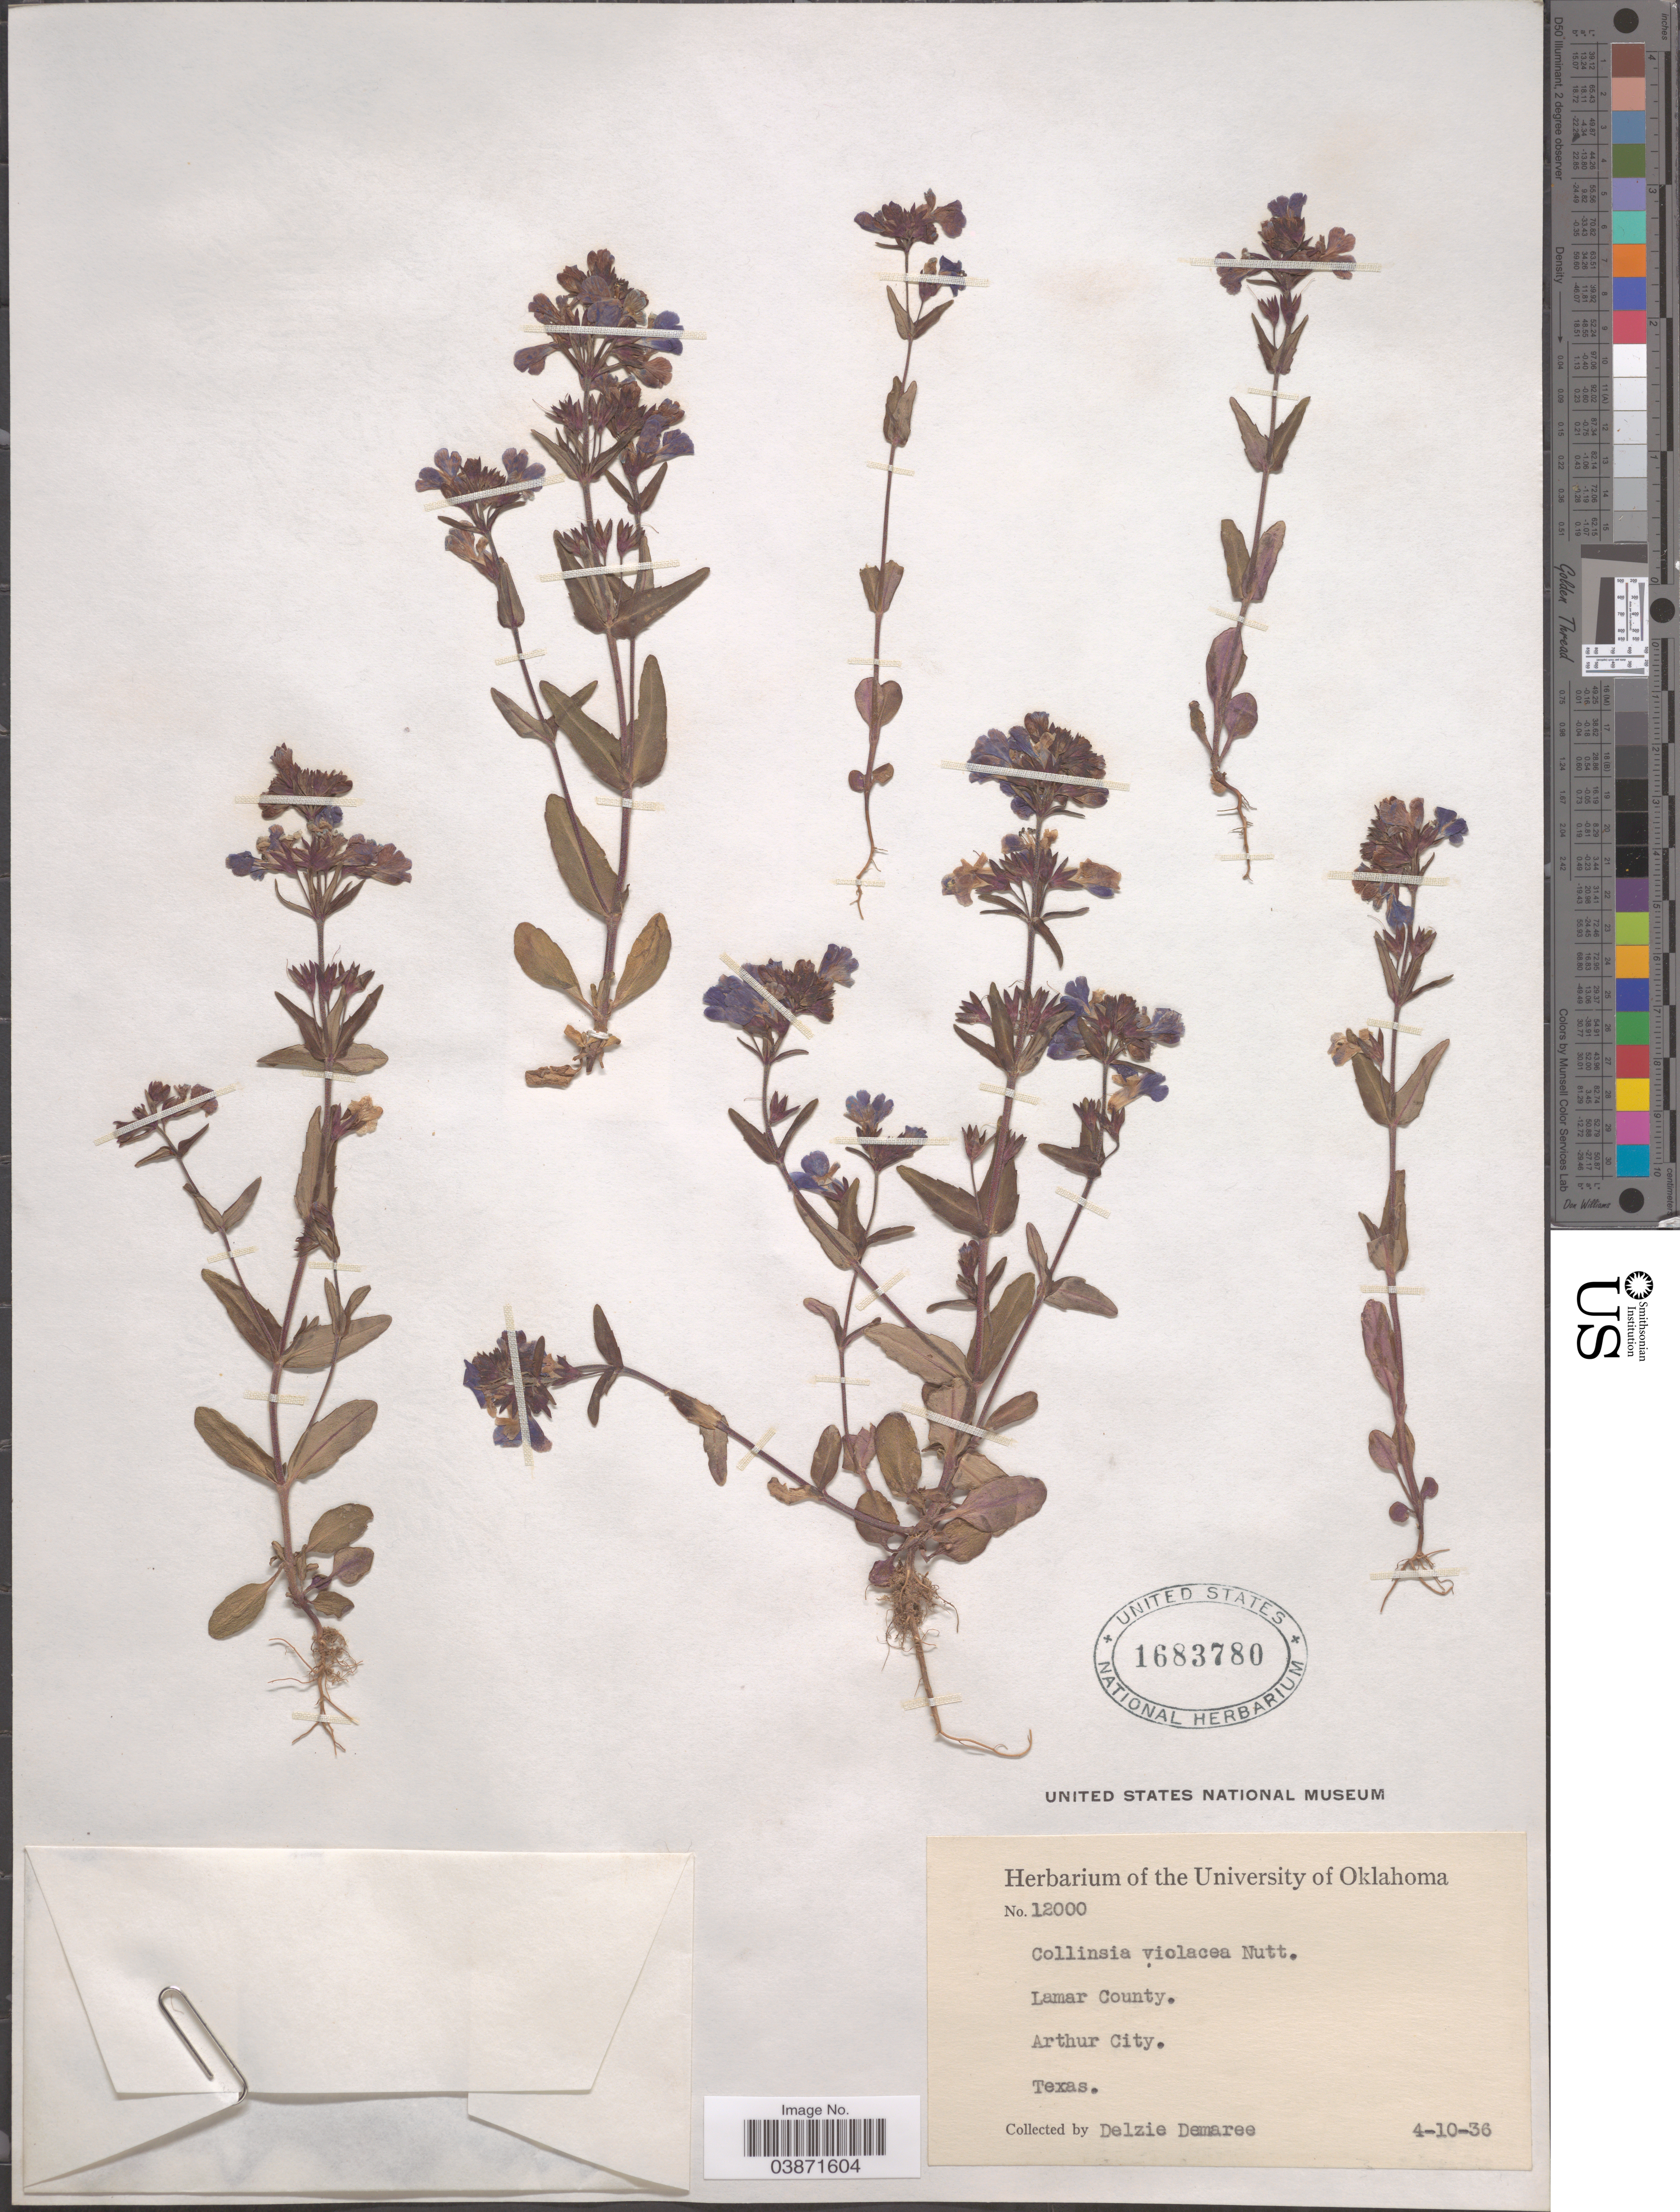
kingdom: Plantae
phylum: Tracheophyta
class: Magnoliopsida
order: Lamiales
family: Plantaginaceae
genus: Collinsia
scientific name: Collinsia violacea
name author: Nutt.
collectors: D. Demaree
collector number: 12000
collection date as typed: Transcribed d/m/y: 10/4/36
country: United States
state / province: Texas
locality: Lamar County. Arthur City.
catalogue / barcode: US 1683780